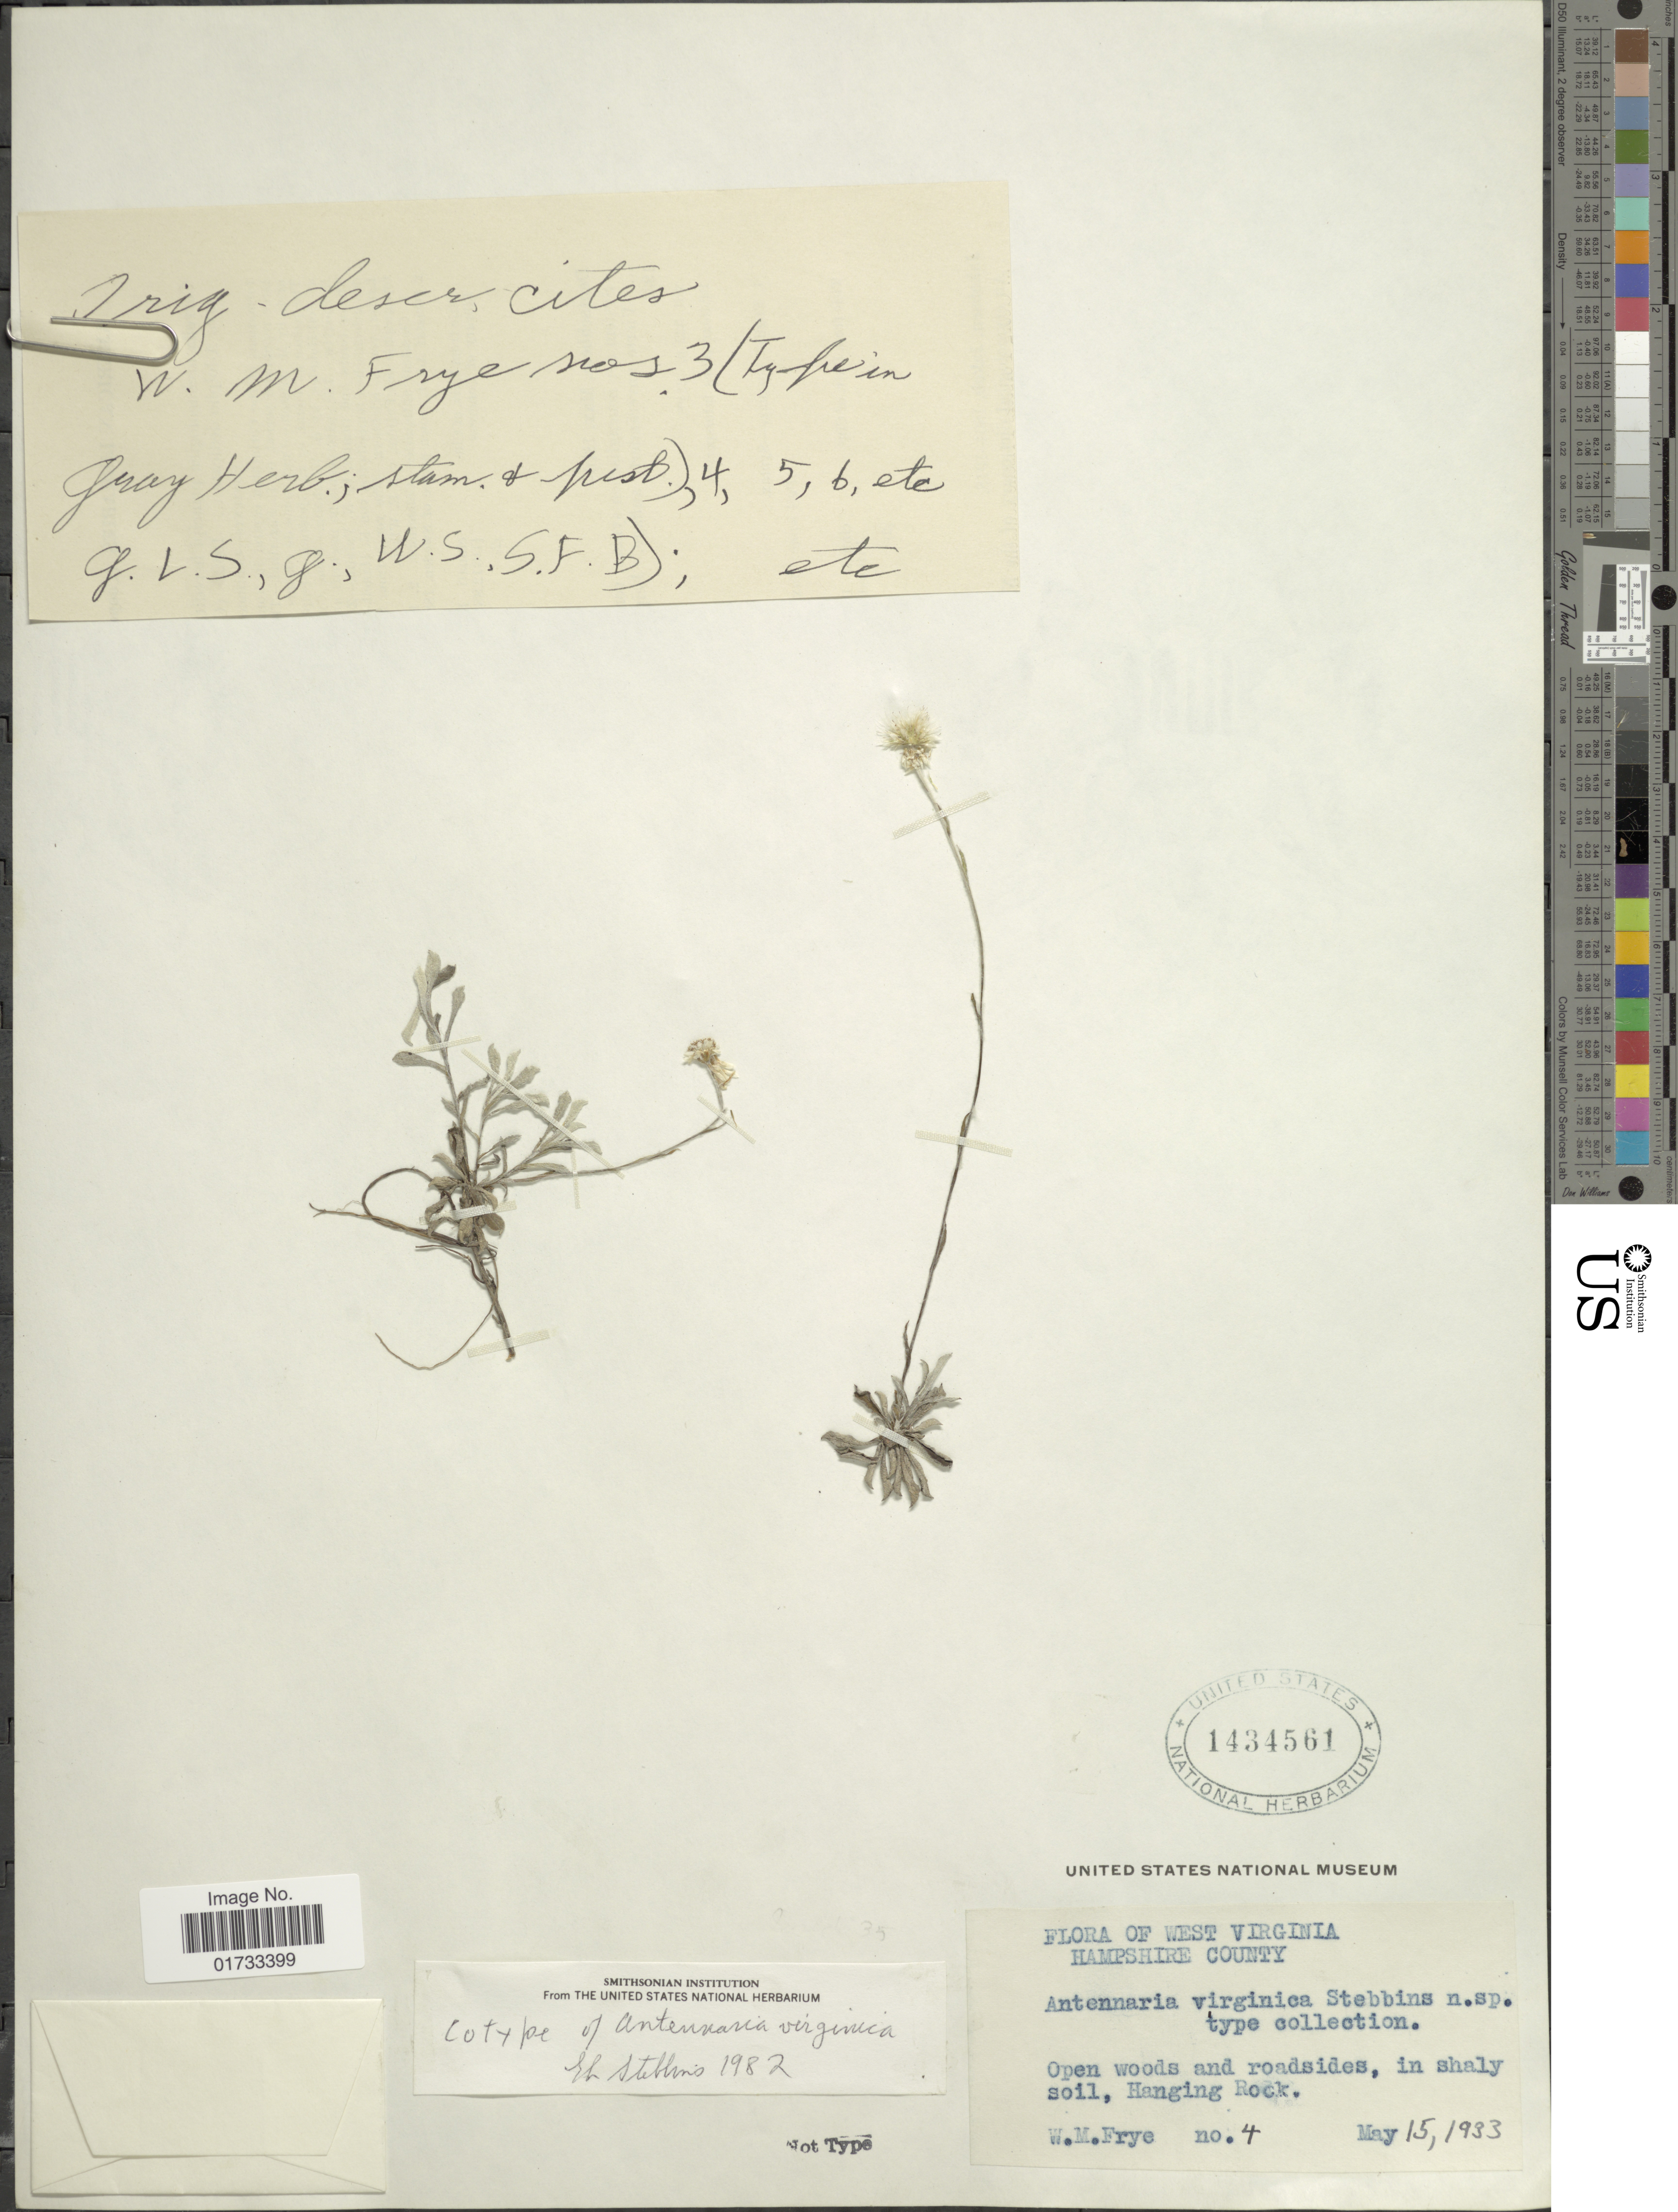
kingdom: Plantae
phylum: Tracheophyta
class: Magnoliopsida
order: Asterales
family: Asteraceae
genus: Antennaria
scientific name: Antennaria virginica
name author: Stebbins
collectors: W. Frye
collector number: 4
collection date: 1933-05-15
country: United States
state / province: West Virginia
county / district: Hampshire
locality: Hampshire County, open woods and roadsides, in shaly soil, Hanging Rock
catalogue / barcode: US 1434561